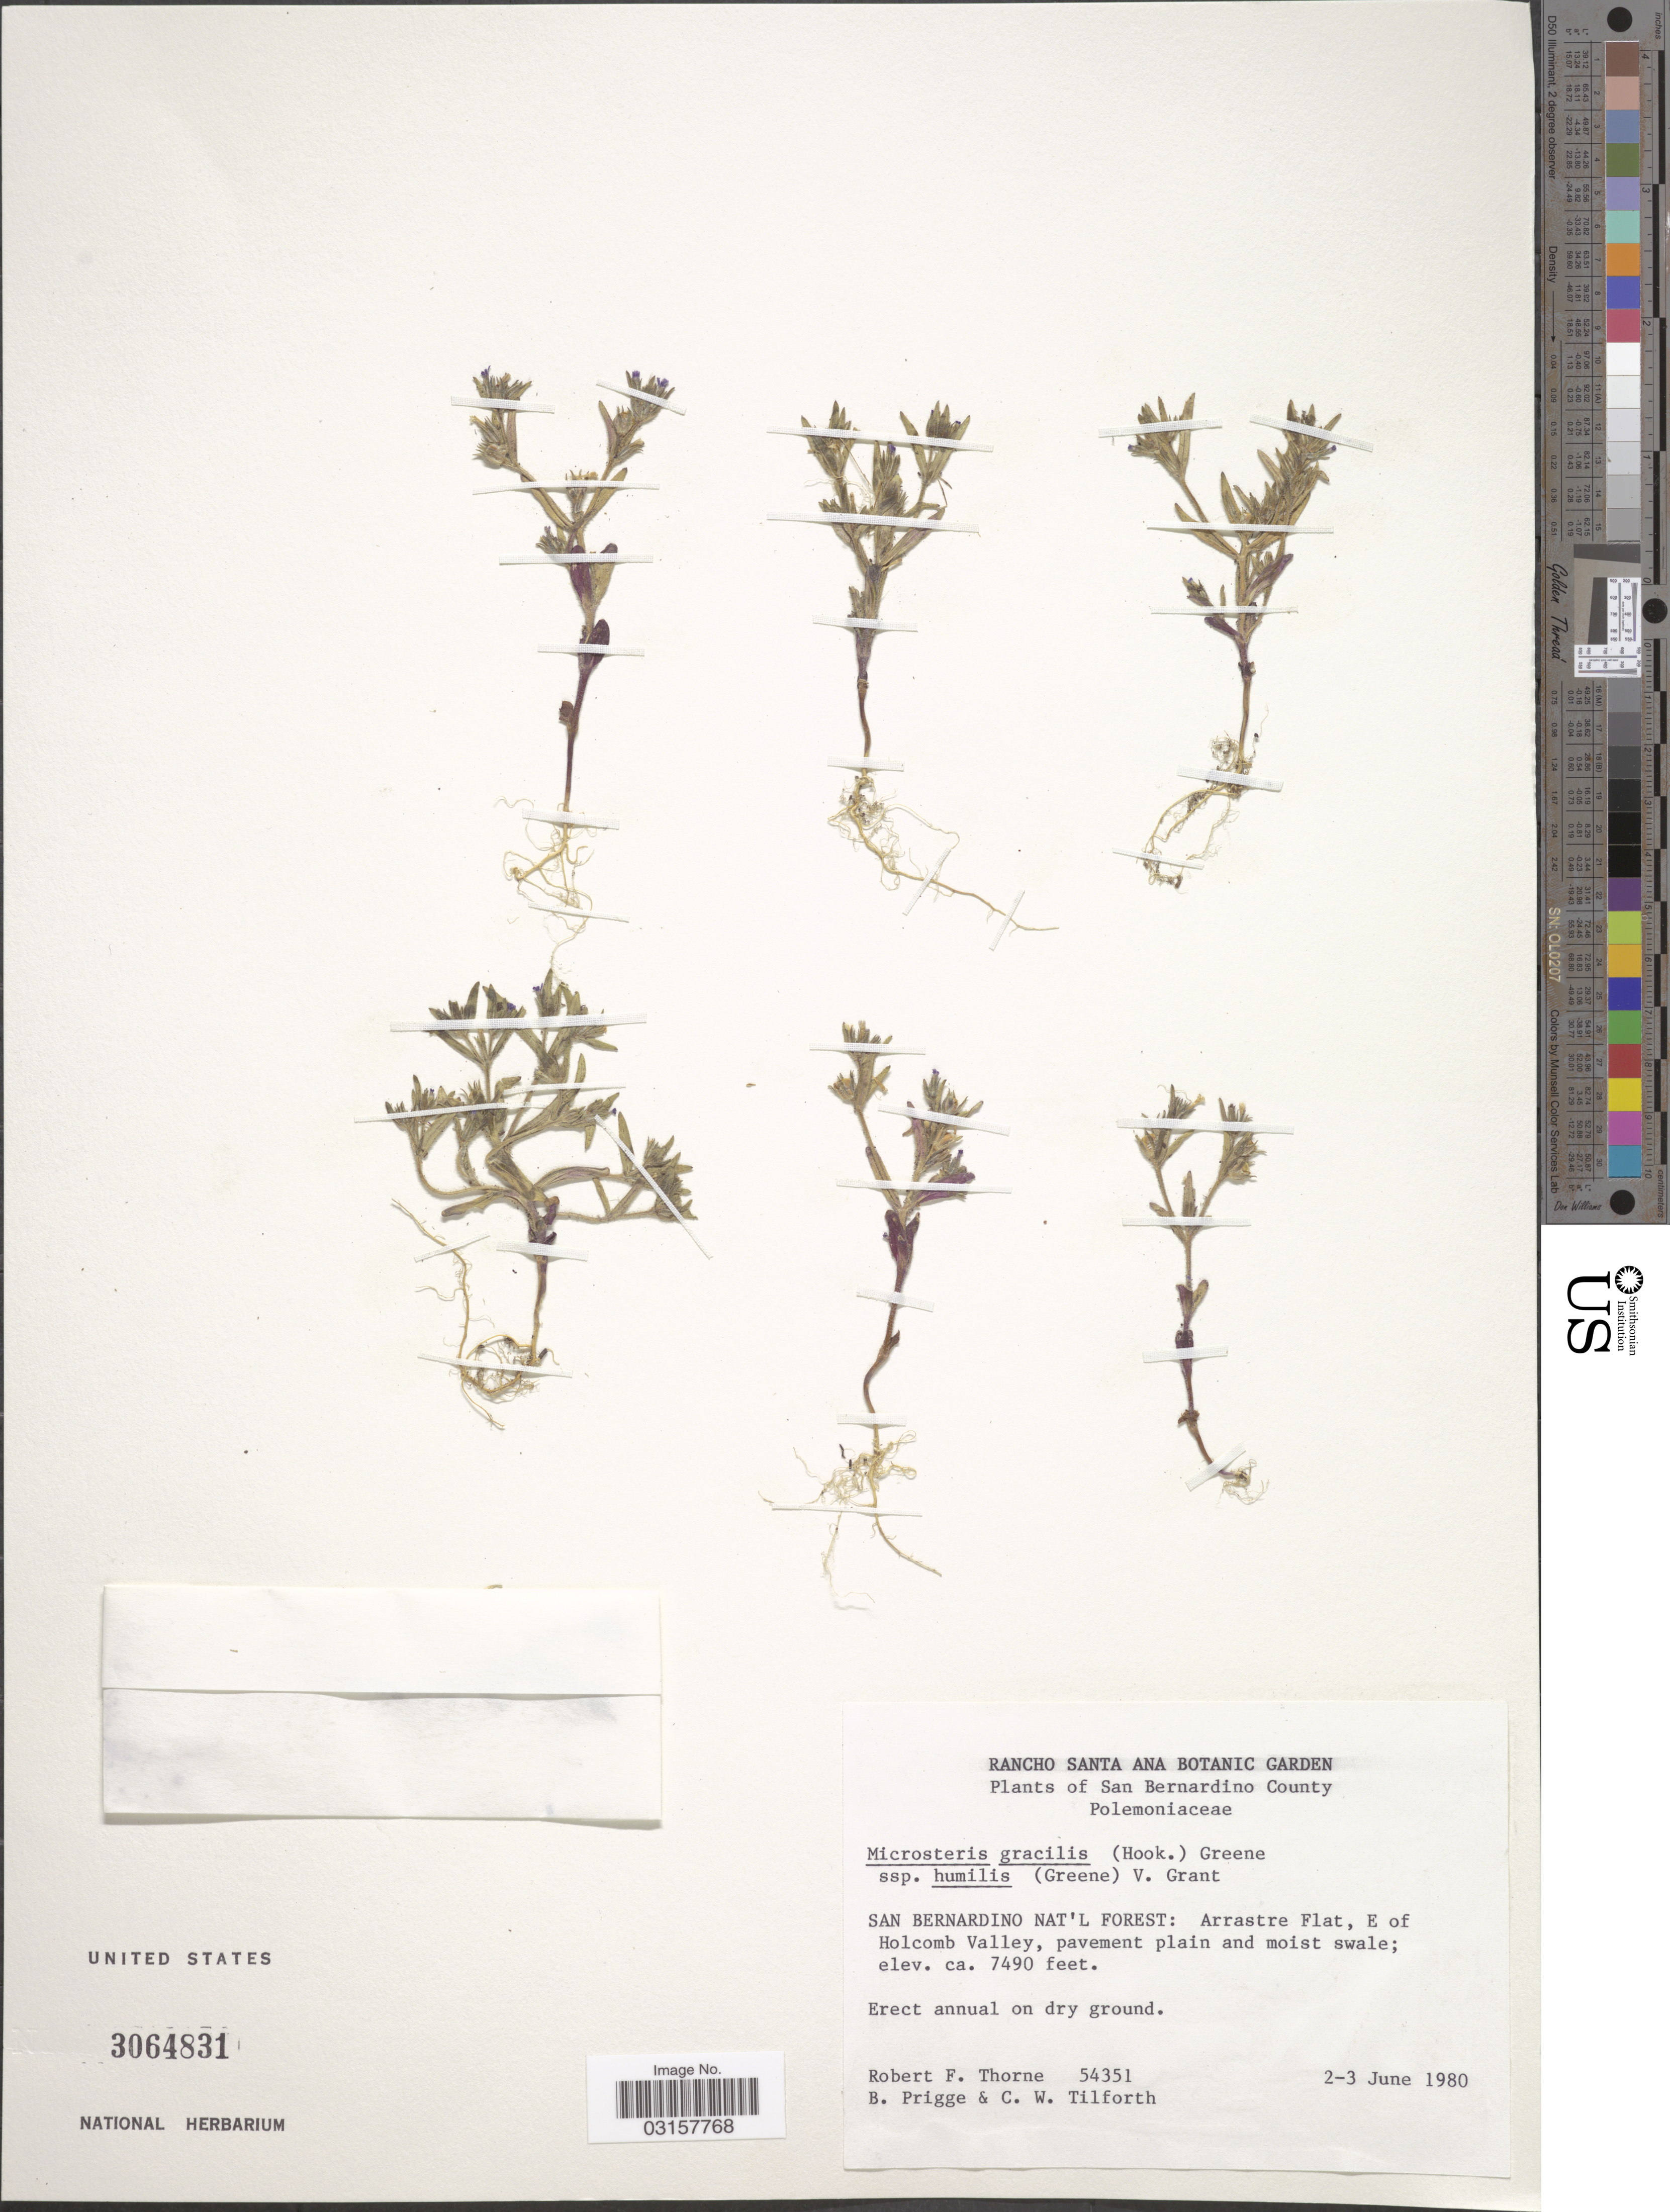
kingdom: Plantae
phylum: Tracheophyta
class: Magnoliopsida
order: Ericales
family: Polemoniaceae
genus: Microsteris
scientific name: Microsteris gracilis var. humilior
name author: (Hook.) Cronquist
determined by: (US) Smithsonian Institution - National Museum of Natural History - Department of Botany (UNITED STATES)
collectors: R. F. Thorne, B. Prigge & C. Tilforth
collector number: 54351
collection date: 1980-06-02/1980-06-03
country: United States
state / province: California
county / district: San Bernardino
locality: San Bernardino County. San Bernardino Nat'l Forest: Arrastre Flat, E of Holcomb Valley.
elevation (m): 2283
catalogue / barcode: US 3064831